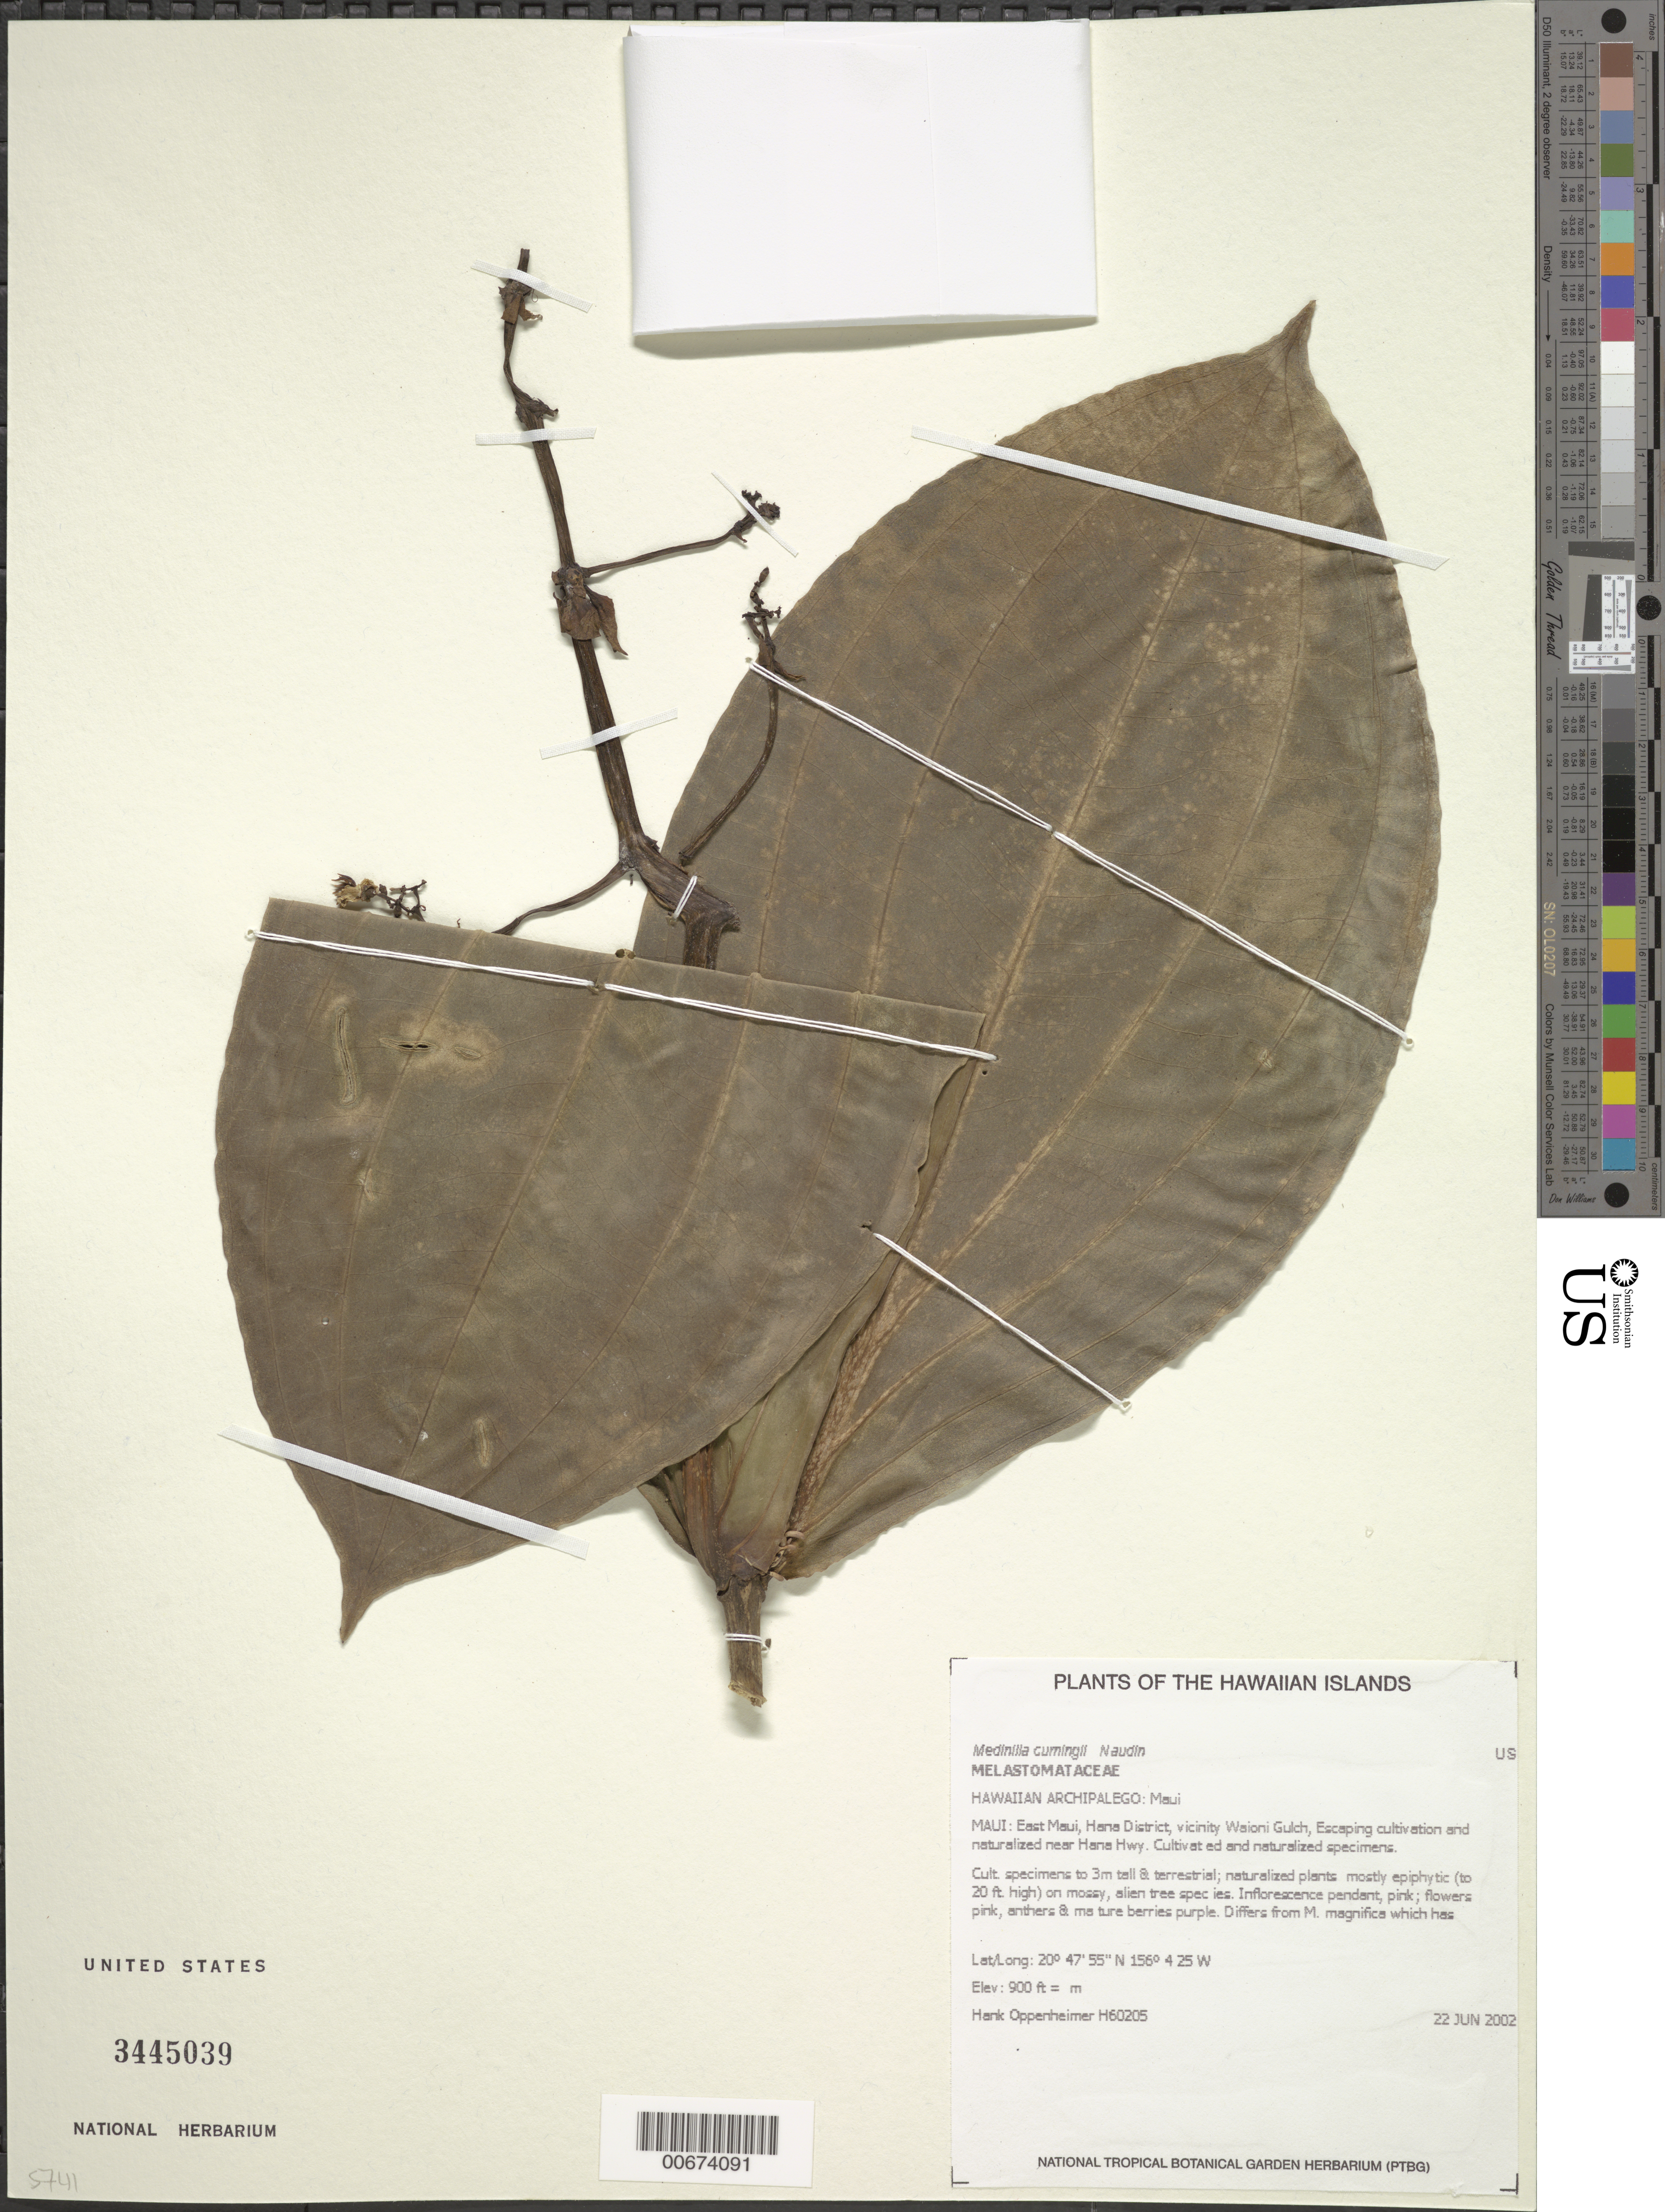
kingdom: Plantae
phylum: Tracheophyta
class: Magnoliopsida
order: Myrtales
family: Melastomataceae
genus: Medinilla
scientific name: Medinilla cummingii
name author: Naudin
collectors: H. L. Oppenheimer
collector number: H60205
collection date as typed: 25 Jun 2002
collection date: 2002-06-25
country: United States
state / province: Hawaii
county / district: Maui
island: Maui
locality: E Maui, Hana District, vicinity Waioni Gulch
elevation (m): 274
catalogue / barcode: US 3445039